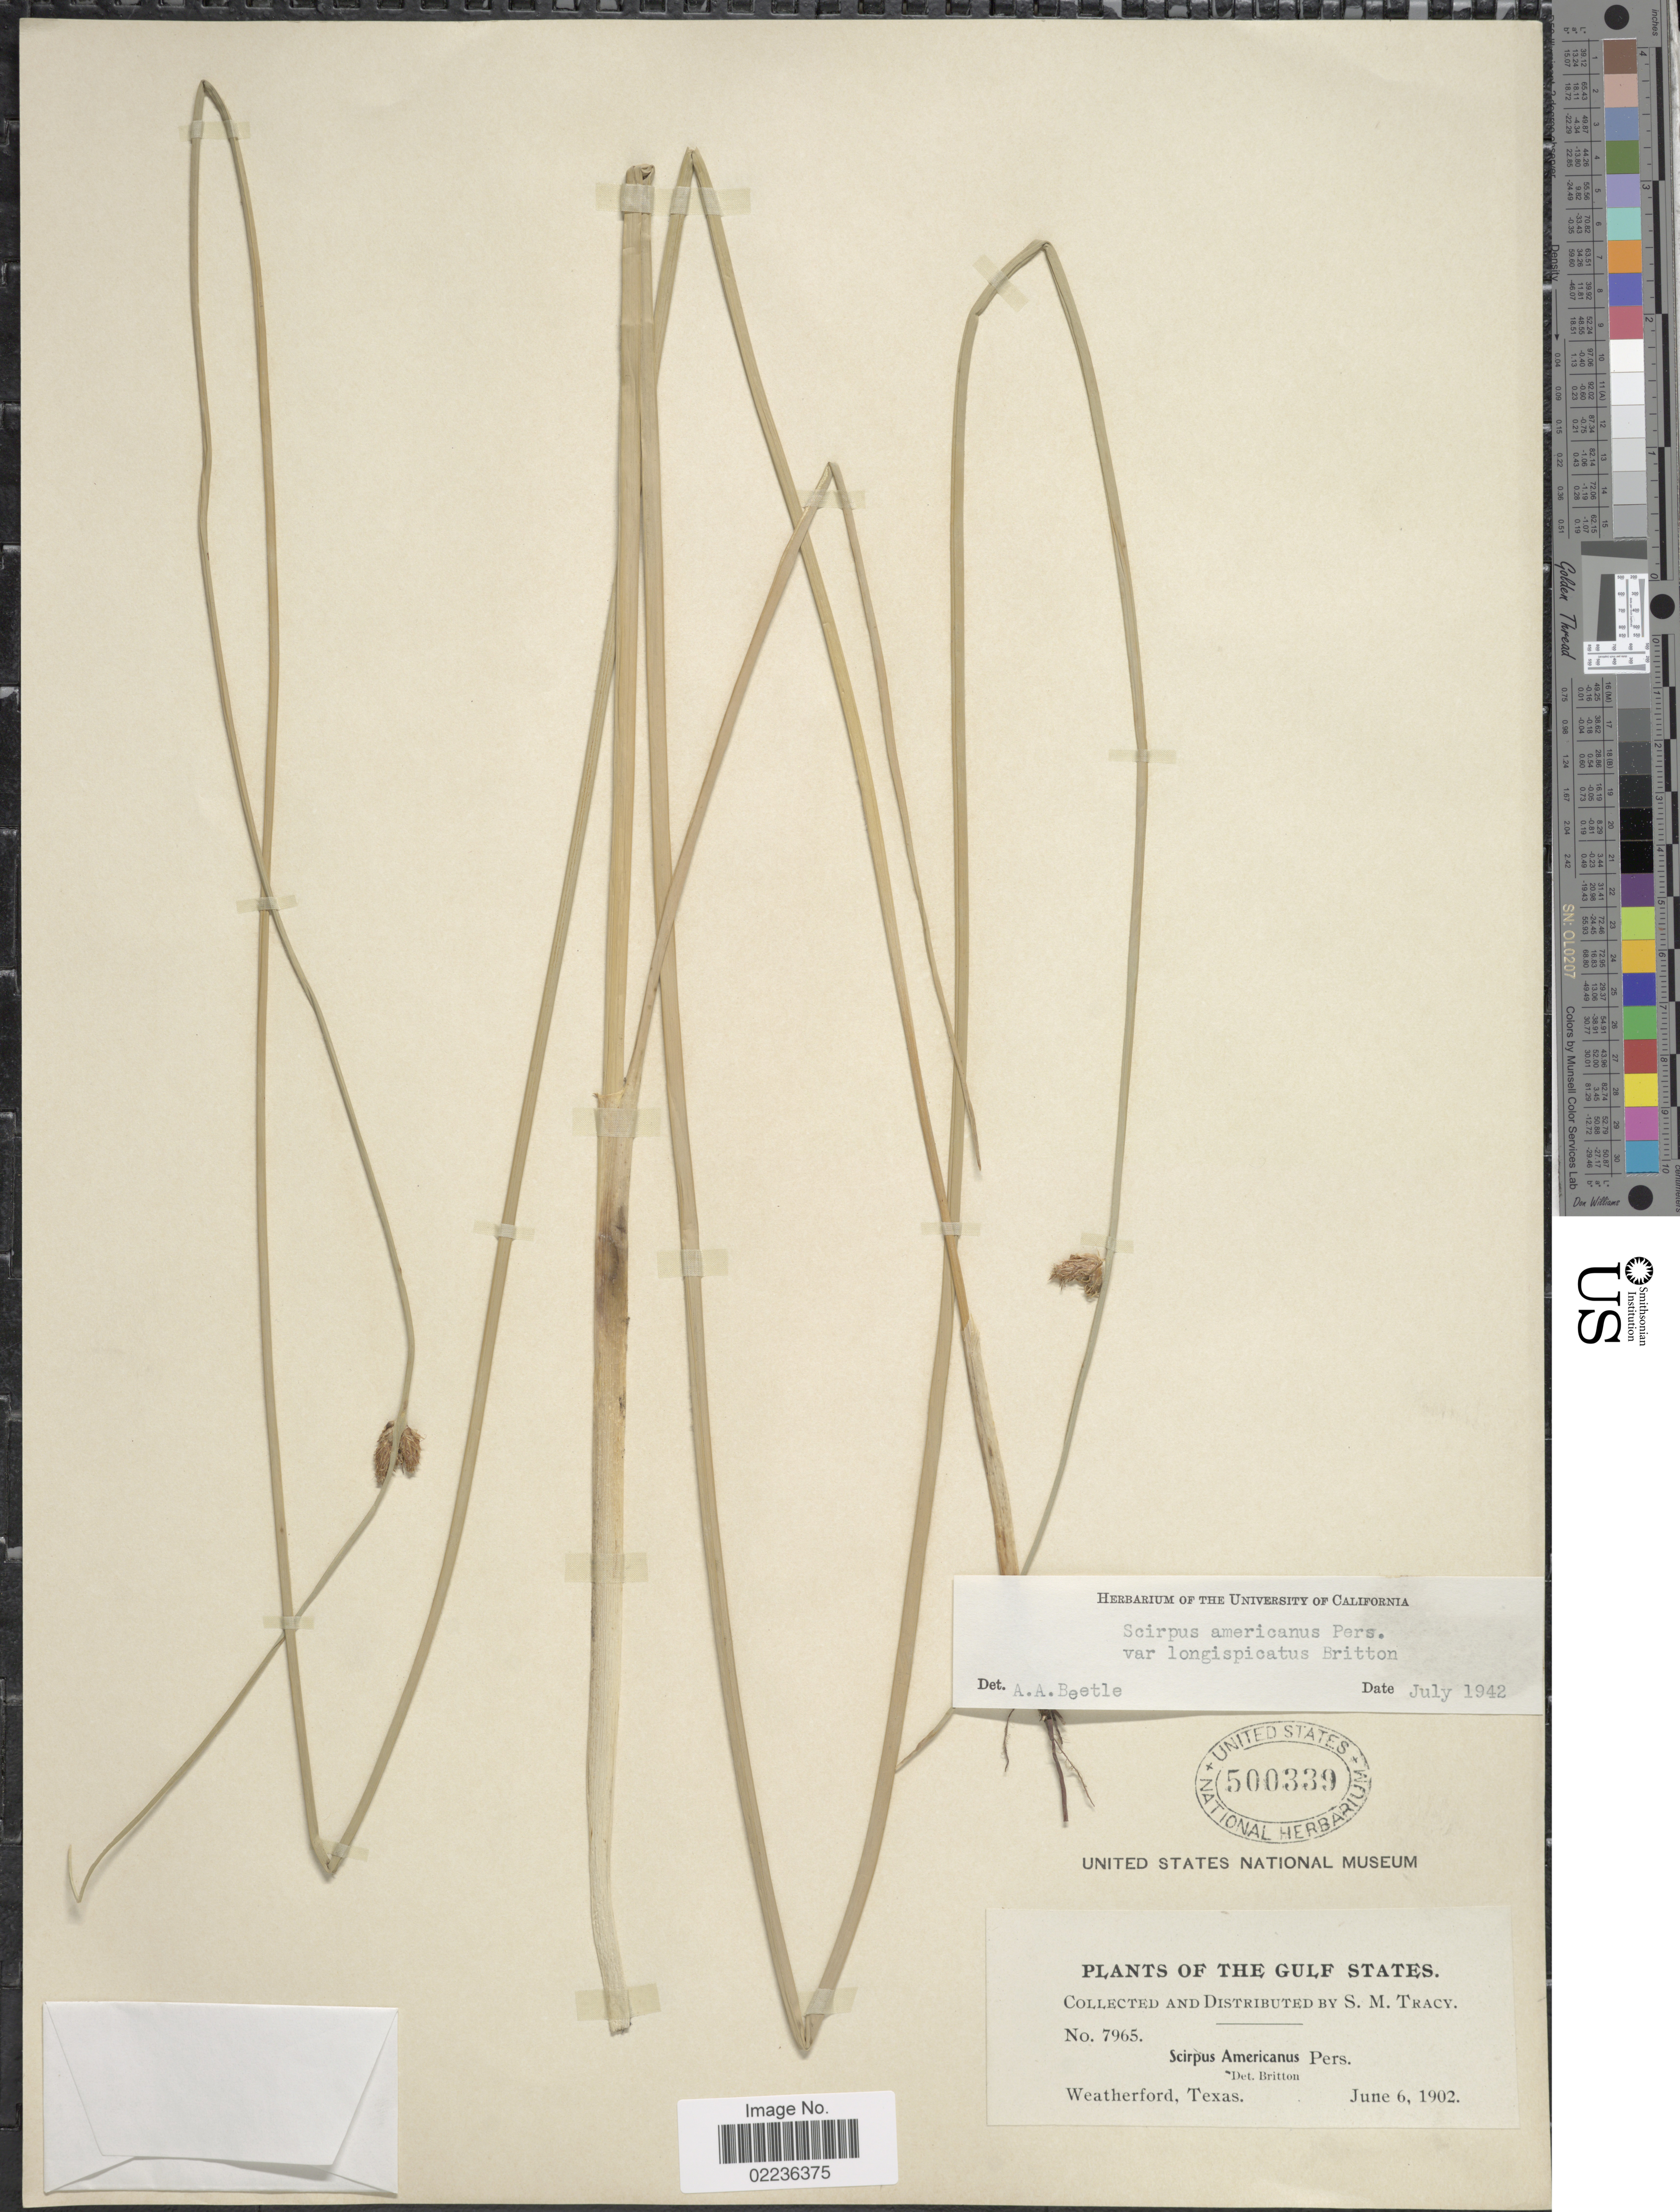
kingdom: Plantae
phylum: Tracheophyta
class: Liliopsida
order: Poales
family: Cyperaceae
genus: Schoenoplectus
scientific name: Schoenoplectus pungens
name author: (Vahl) Palla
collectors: S. M. Tracy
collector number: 7965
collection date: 1902-06-06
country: United States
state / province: Texas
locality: Gulf States, Weatherford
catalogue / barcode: US 500339